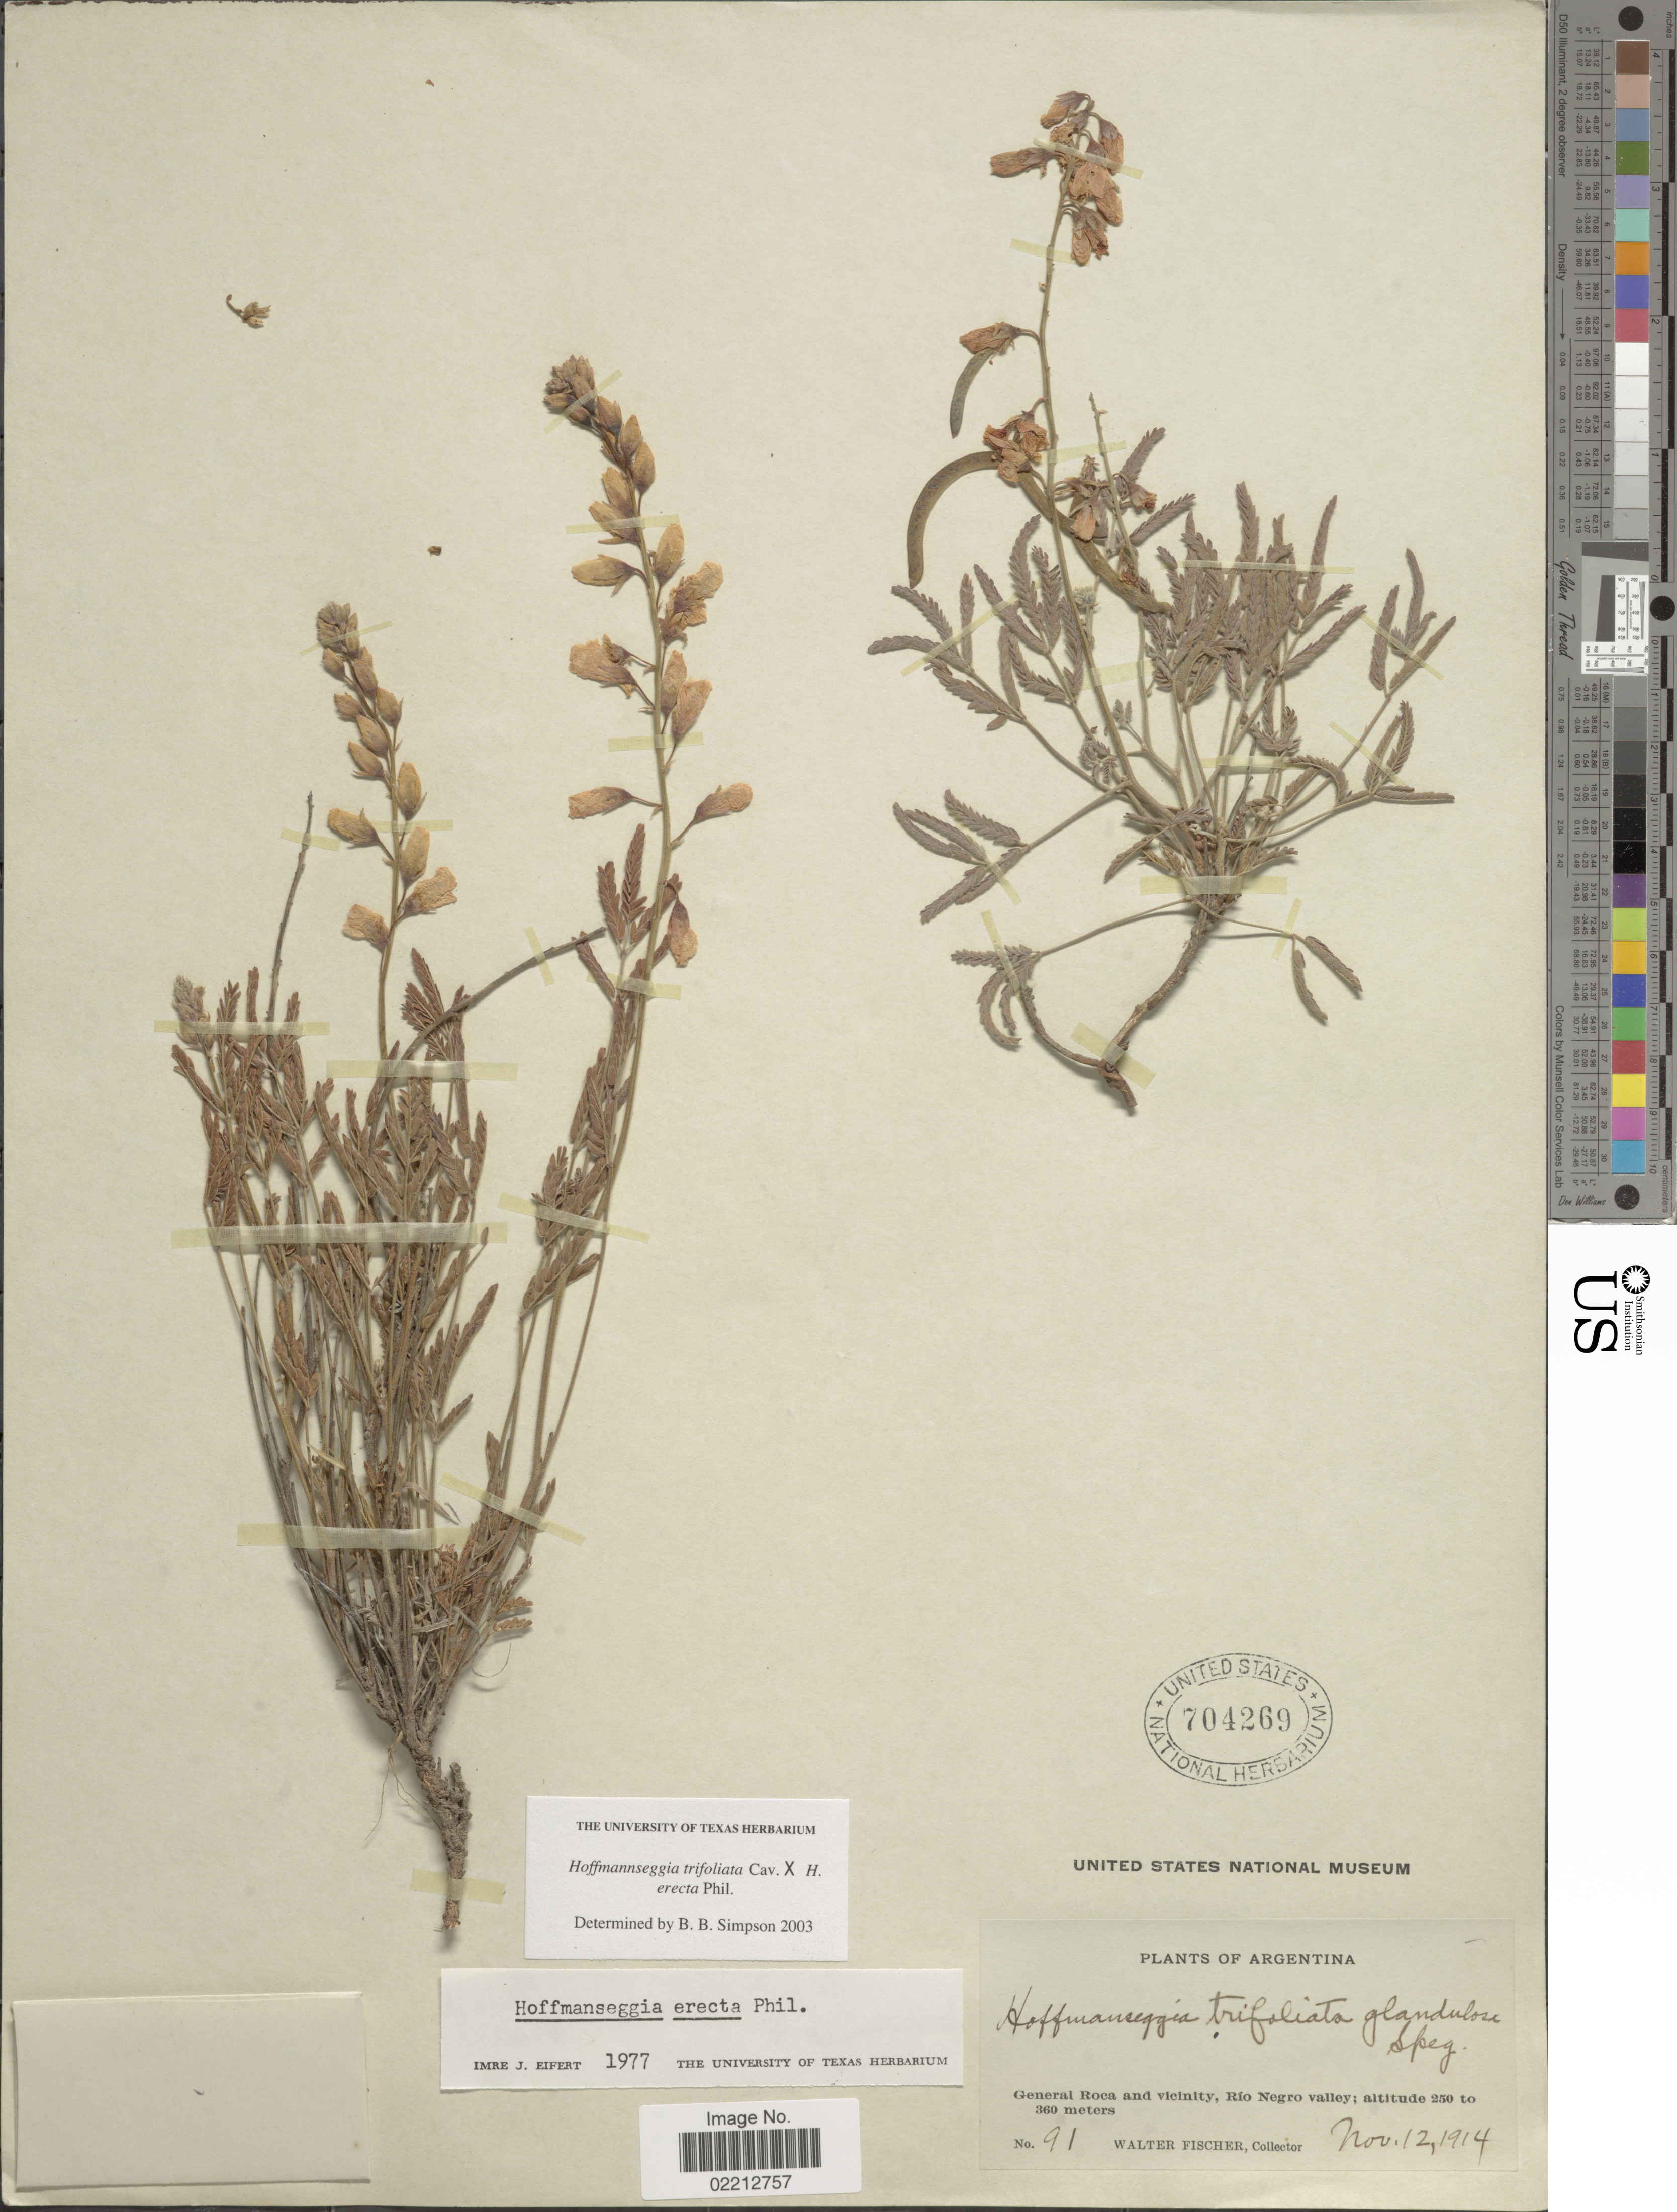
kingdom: Plantae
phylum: Tracheophyta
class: Magnoliopsida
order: Fabales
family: Fabaceae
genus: Hoffmannseggia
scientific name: Hoffmannseggia trifoliata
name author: Cav.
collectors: W. Fischer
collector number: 91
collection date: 1914-11-12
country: Argentina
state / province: Rio Negro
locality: General Roca and vicinity, Rio Negro Valley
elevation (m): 250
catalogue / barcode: US 704269